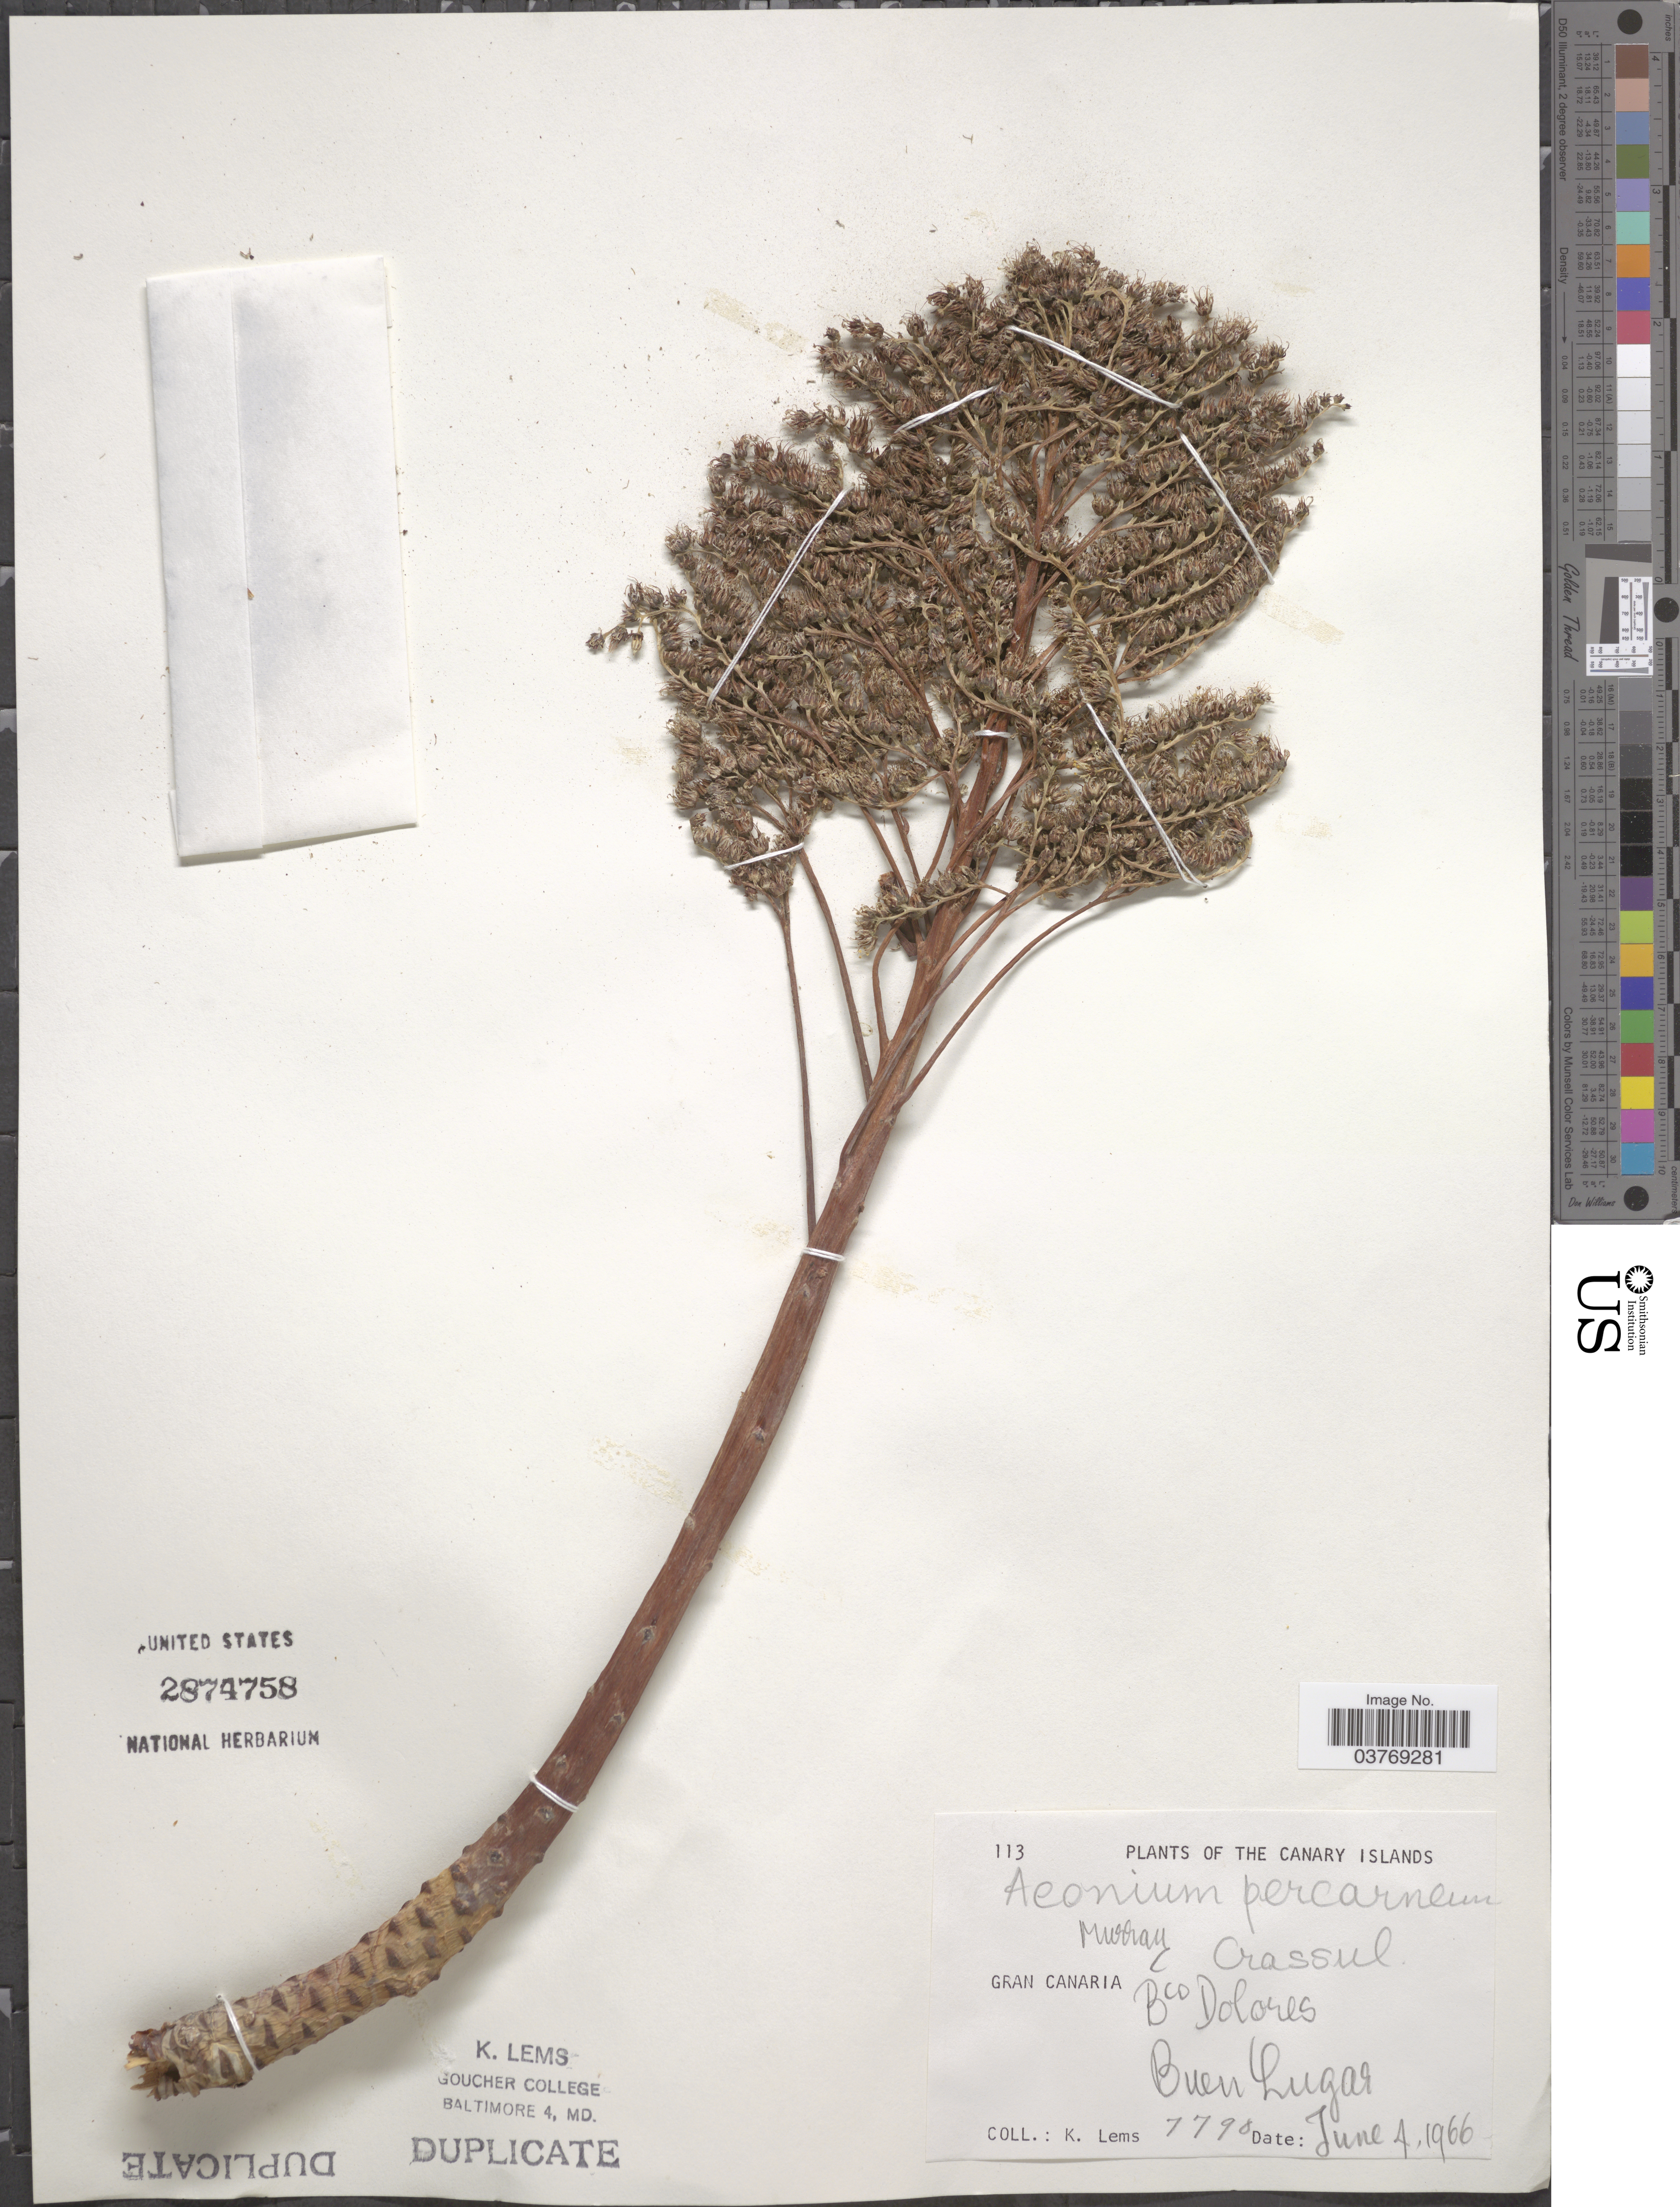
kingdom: Plantae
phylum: Tracheophyta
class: Magnoliopsida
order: Saxifragales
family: Crassulaceae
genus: Aeonium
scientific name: Aeonium percarneum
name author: (R.P. Murray) Pit. & Proust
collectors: K. Lems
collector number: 7790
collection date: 1966-06-04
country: Spain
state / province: Canarias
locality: The Canary Islands. Gran Canaria Bco Dolores. Buen Lugar.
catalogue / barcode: US 2874758